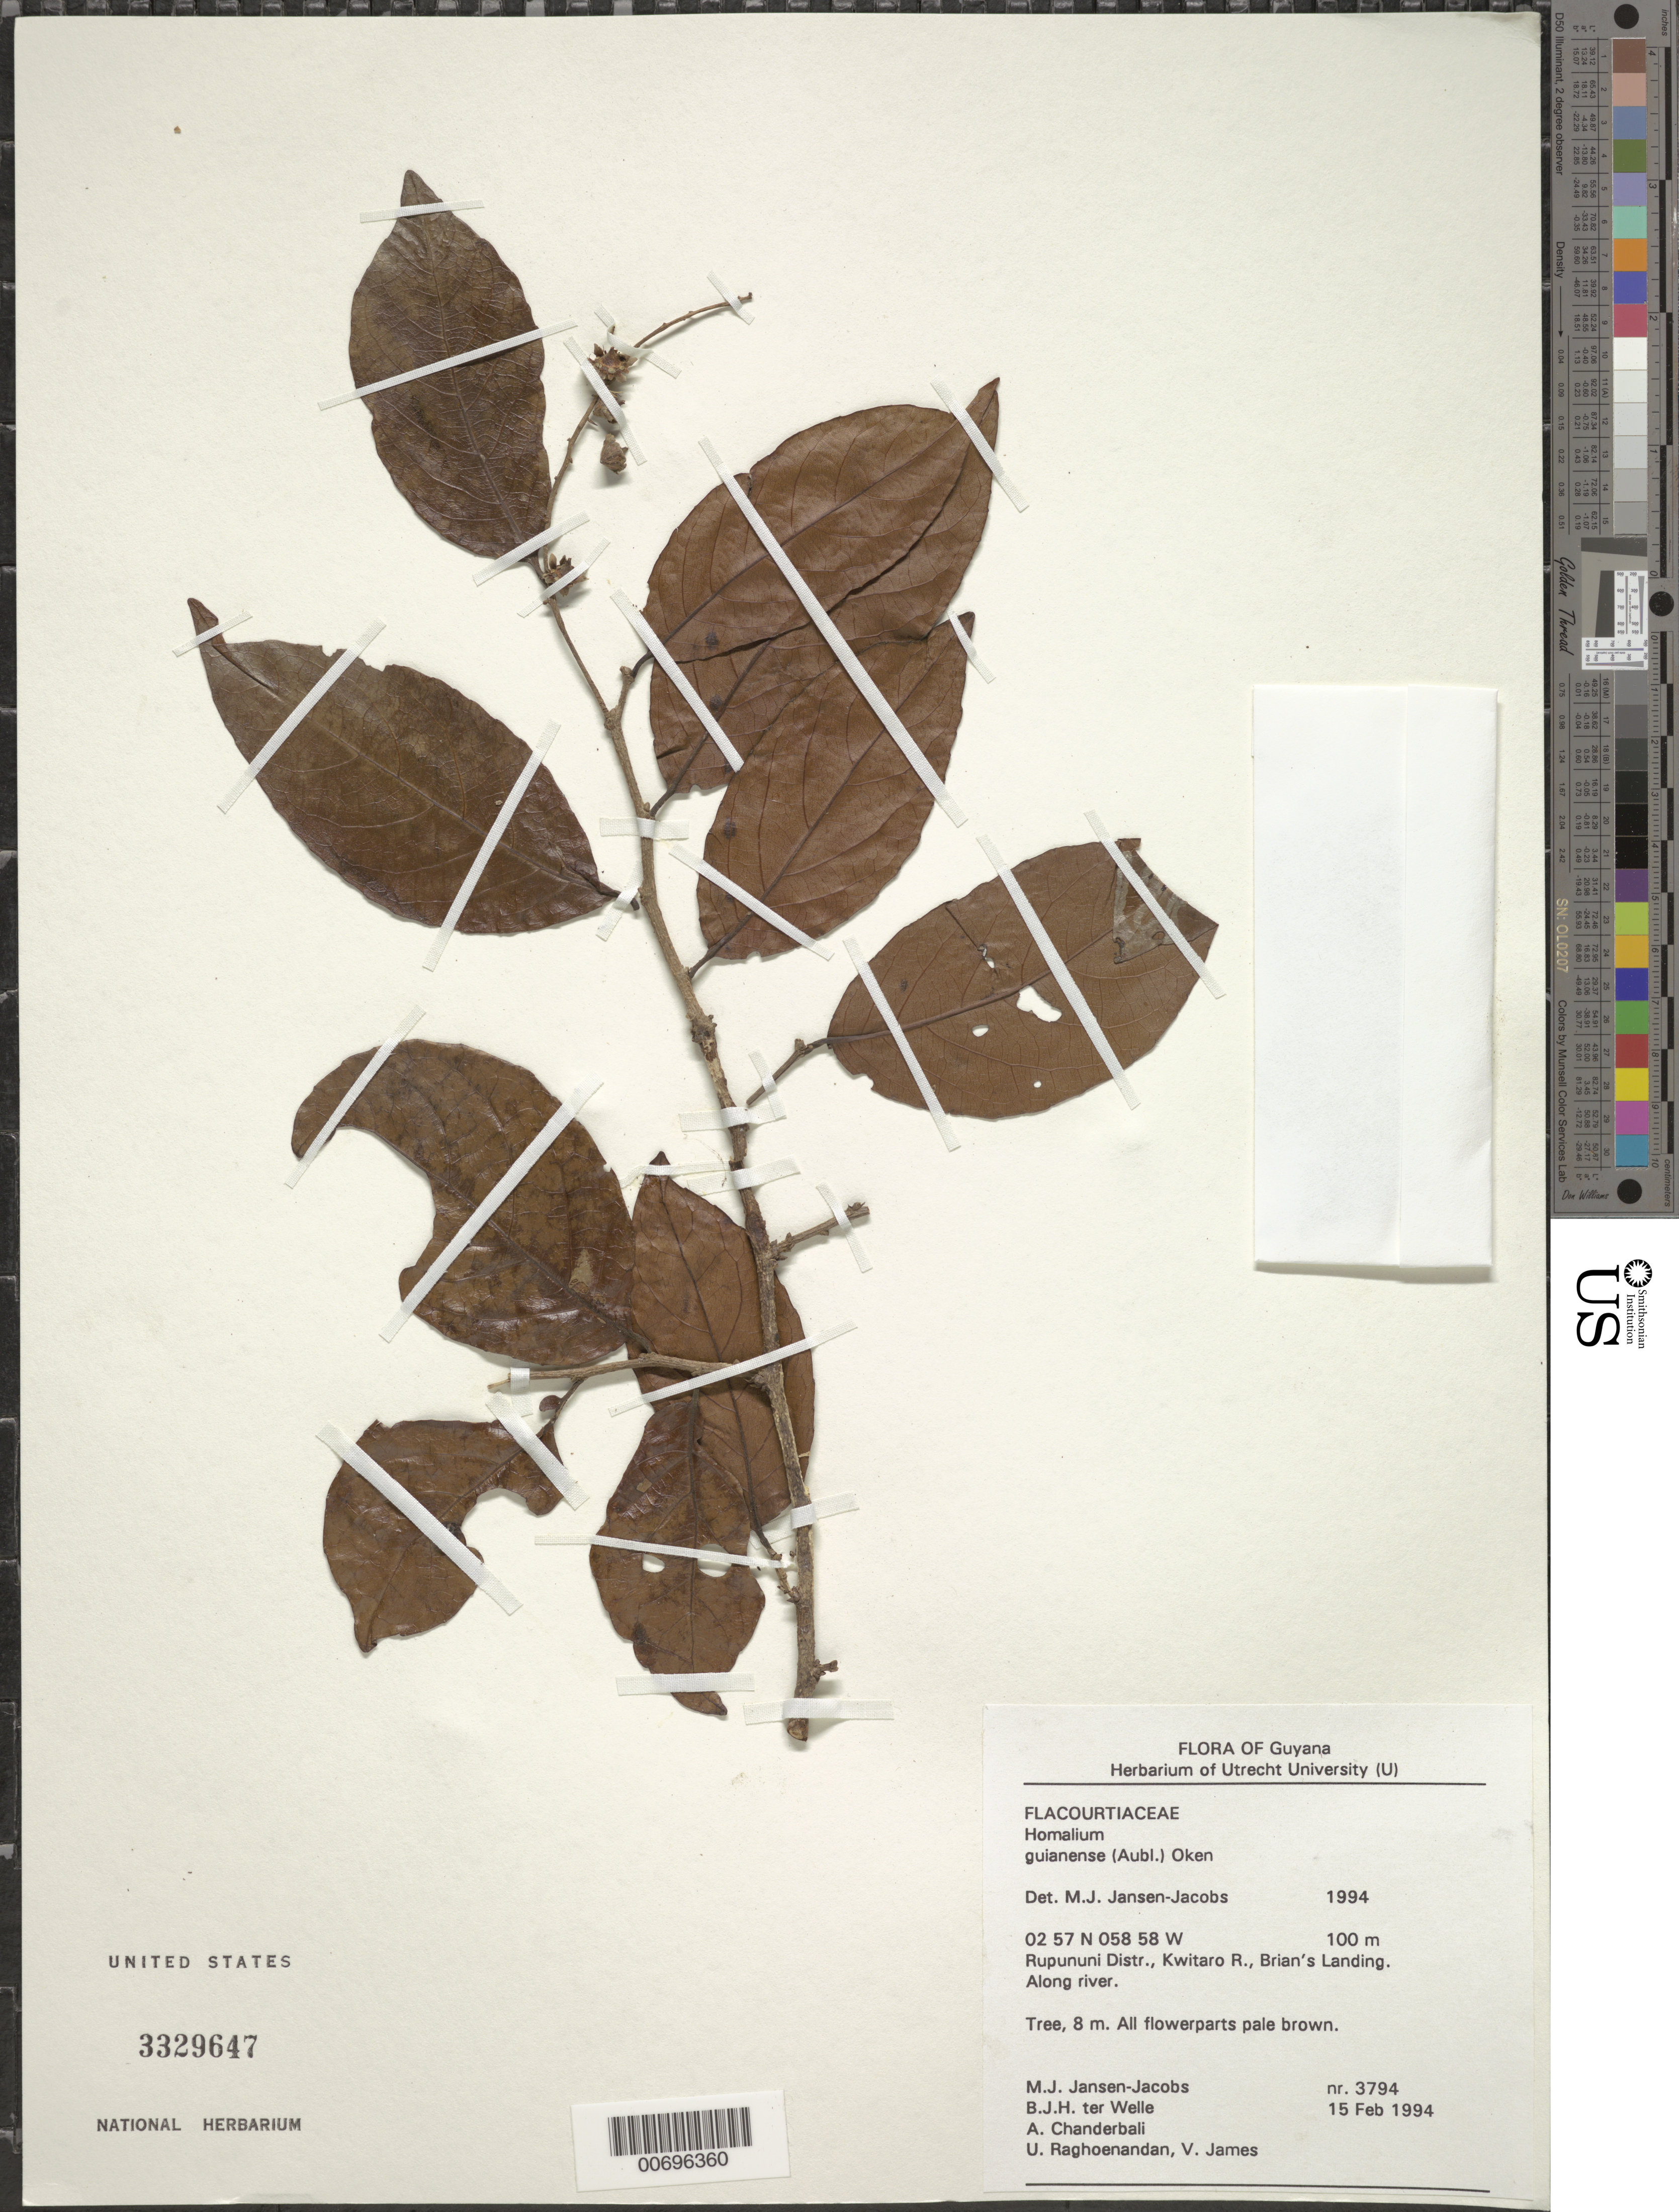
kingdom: Plantae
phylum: Tracheophyta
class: Magnoliopsida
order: Malpighiales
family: Salicaceae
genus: Homalium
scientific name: Homalium guianense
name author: (Aubl.) Oken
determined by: Jansen-Jacobs, M. J., (U), Nationaal Herbarium Nederland, Utrecht University branch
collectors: M. J. Jansen-Jacobs, B. Welle, A. S. Chanderbali, U. Raghoenandan & V. James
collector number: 3794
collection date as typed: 15-Feb-94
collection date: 1994-02-15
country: Guyana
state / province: U. Takutu-U. Essequibo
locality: Brian's Landing, Kwitaro R.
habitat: Along river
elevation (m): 100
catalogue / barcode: US 3329647